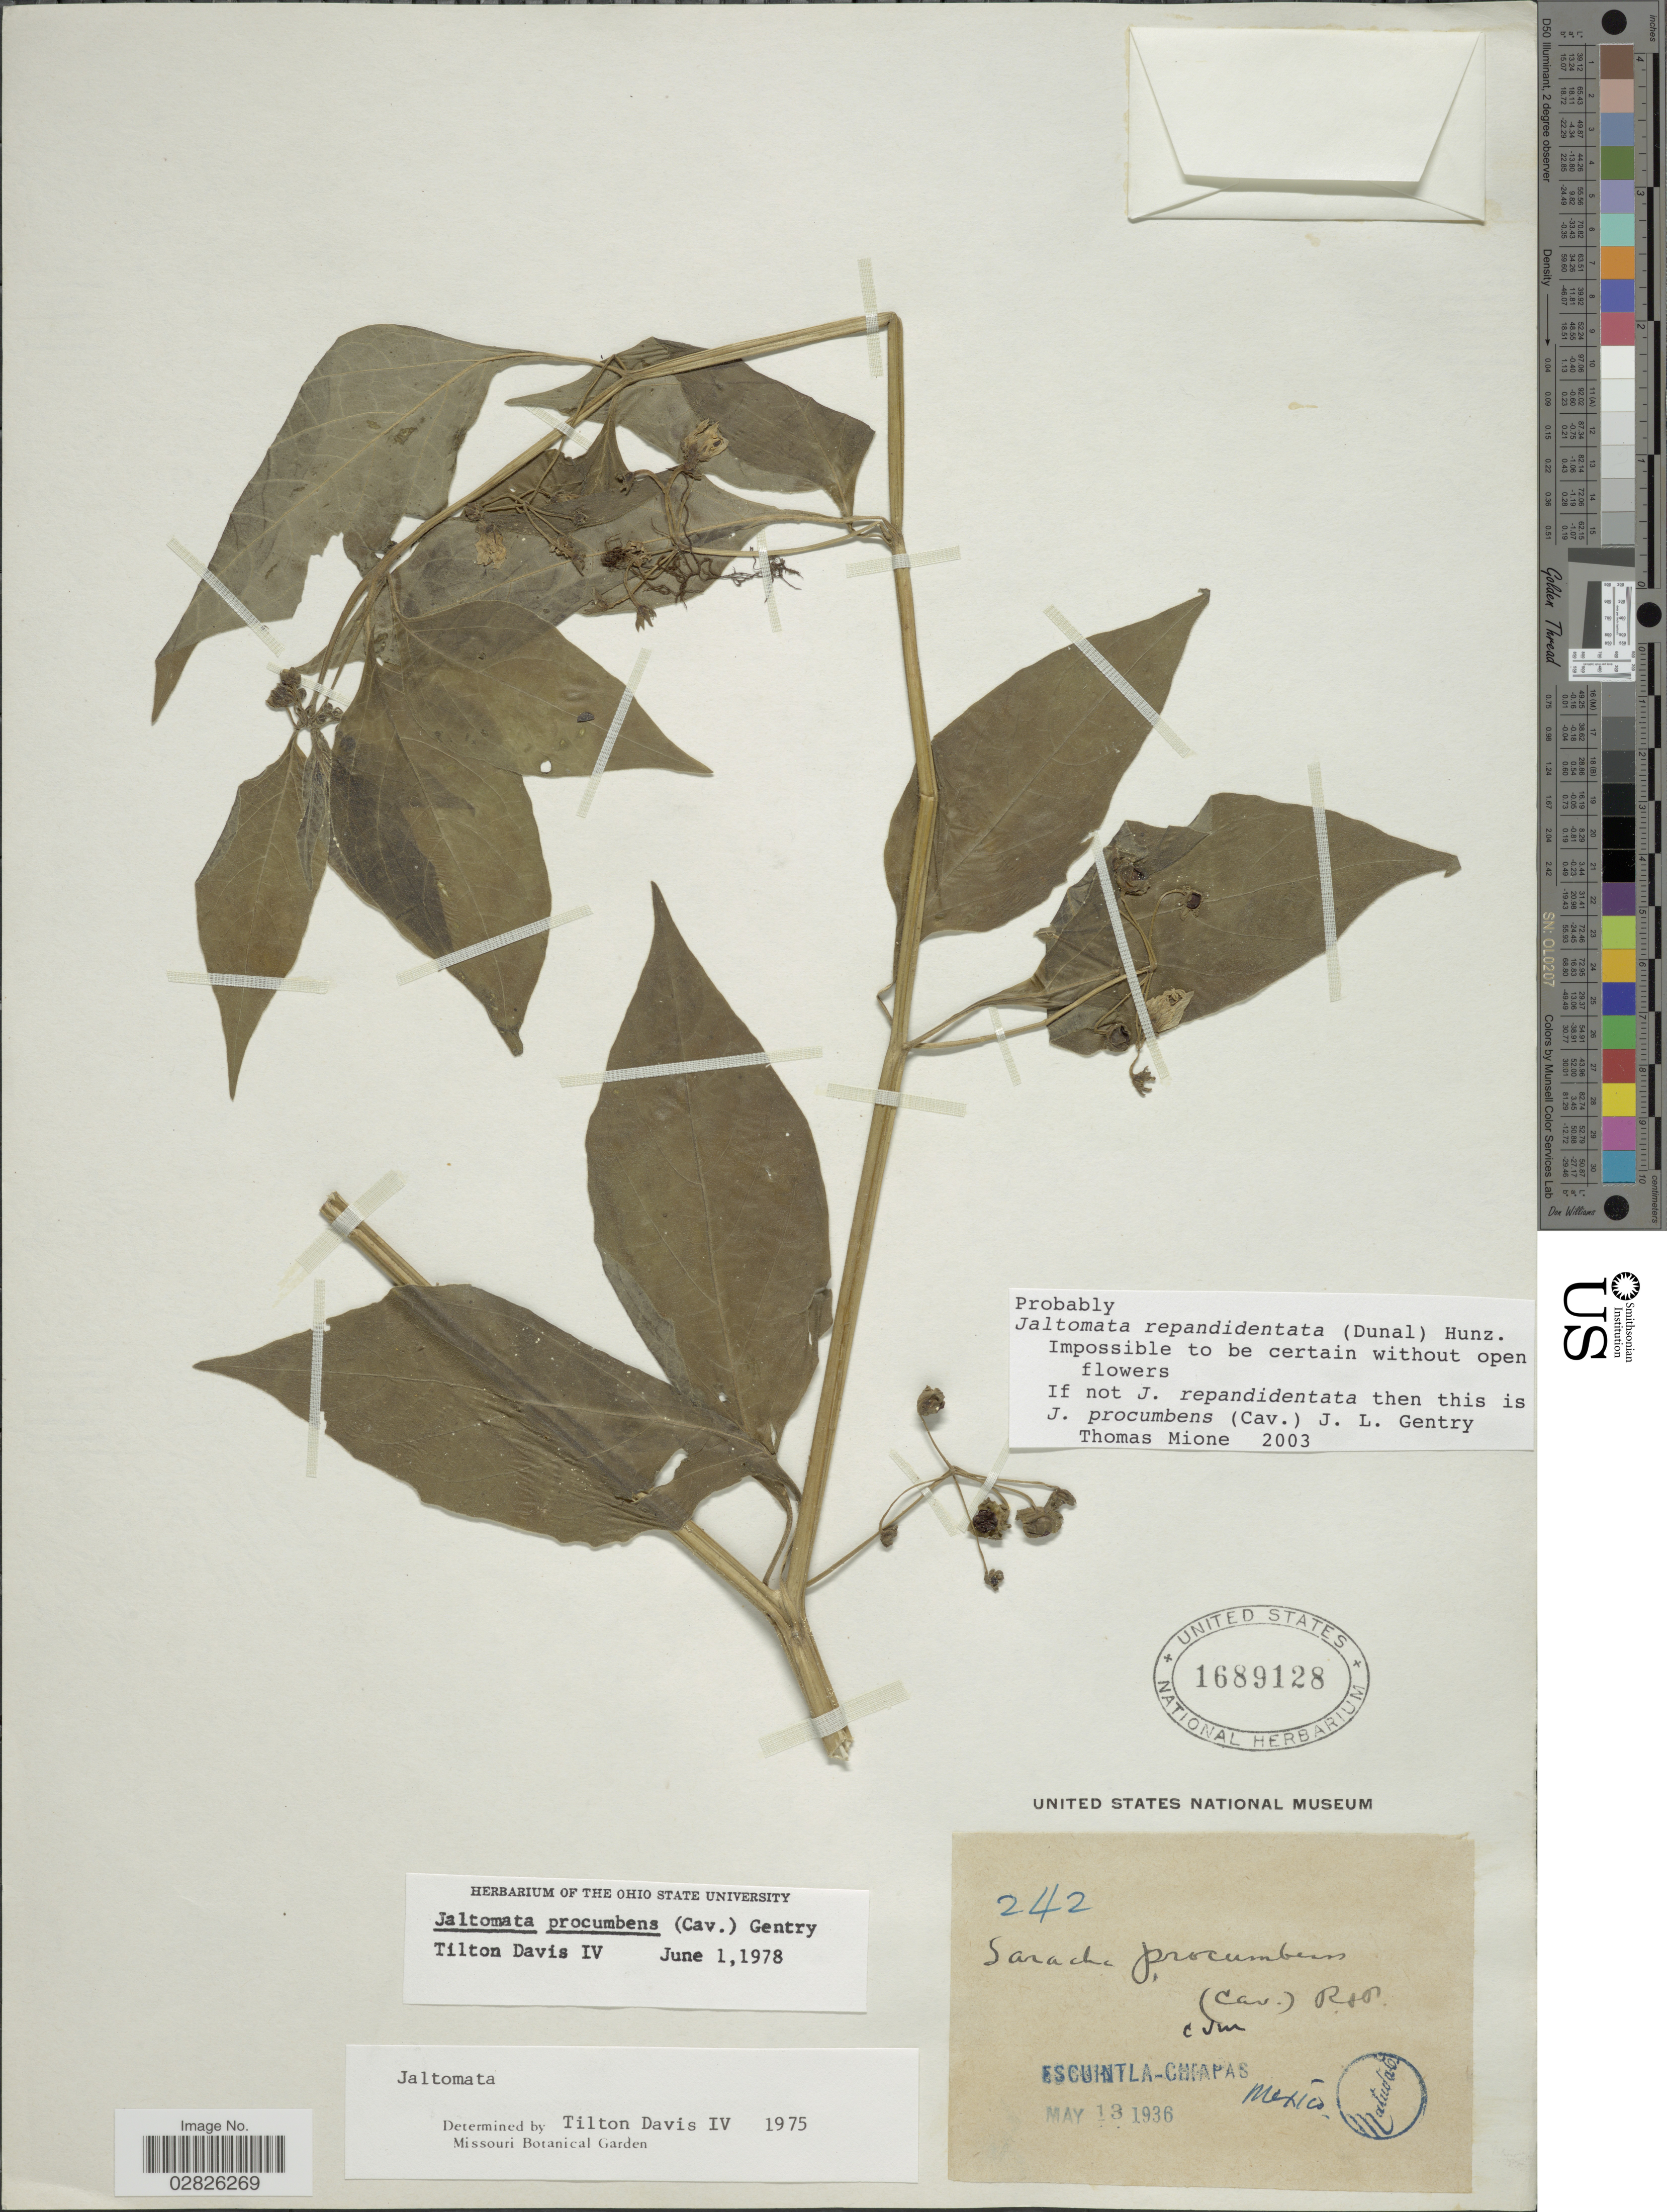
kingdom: Plantae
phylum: Tracheophyta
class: Magnoliopsida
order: Solanales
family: Solanaceae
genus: Jaltomata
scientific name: Jaltomata repandidentata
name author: (Dunal) Hunz.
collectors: E. Matuda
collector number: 242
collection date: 1936-05-13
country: Mexico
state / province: Chiapas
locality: Escuintla-Chiapas.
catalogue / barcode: US 1689128